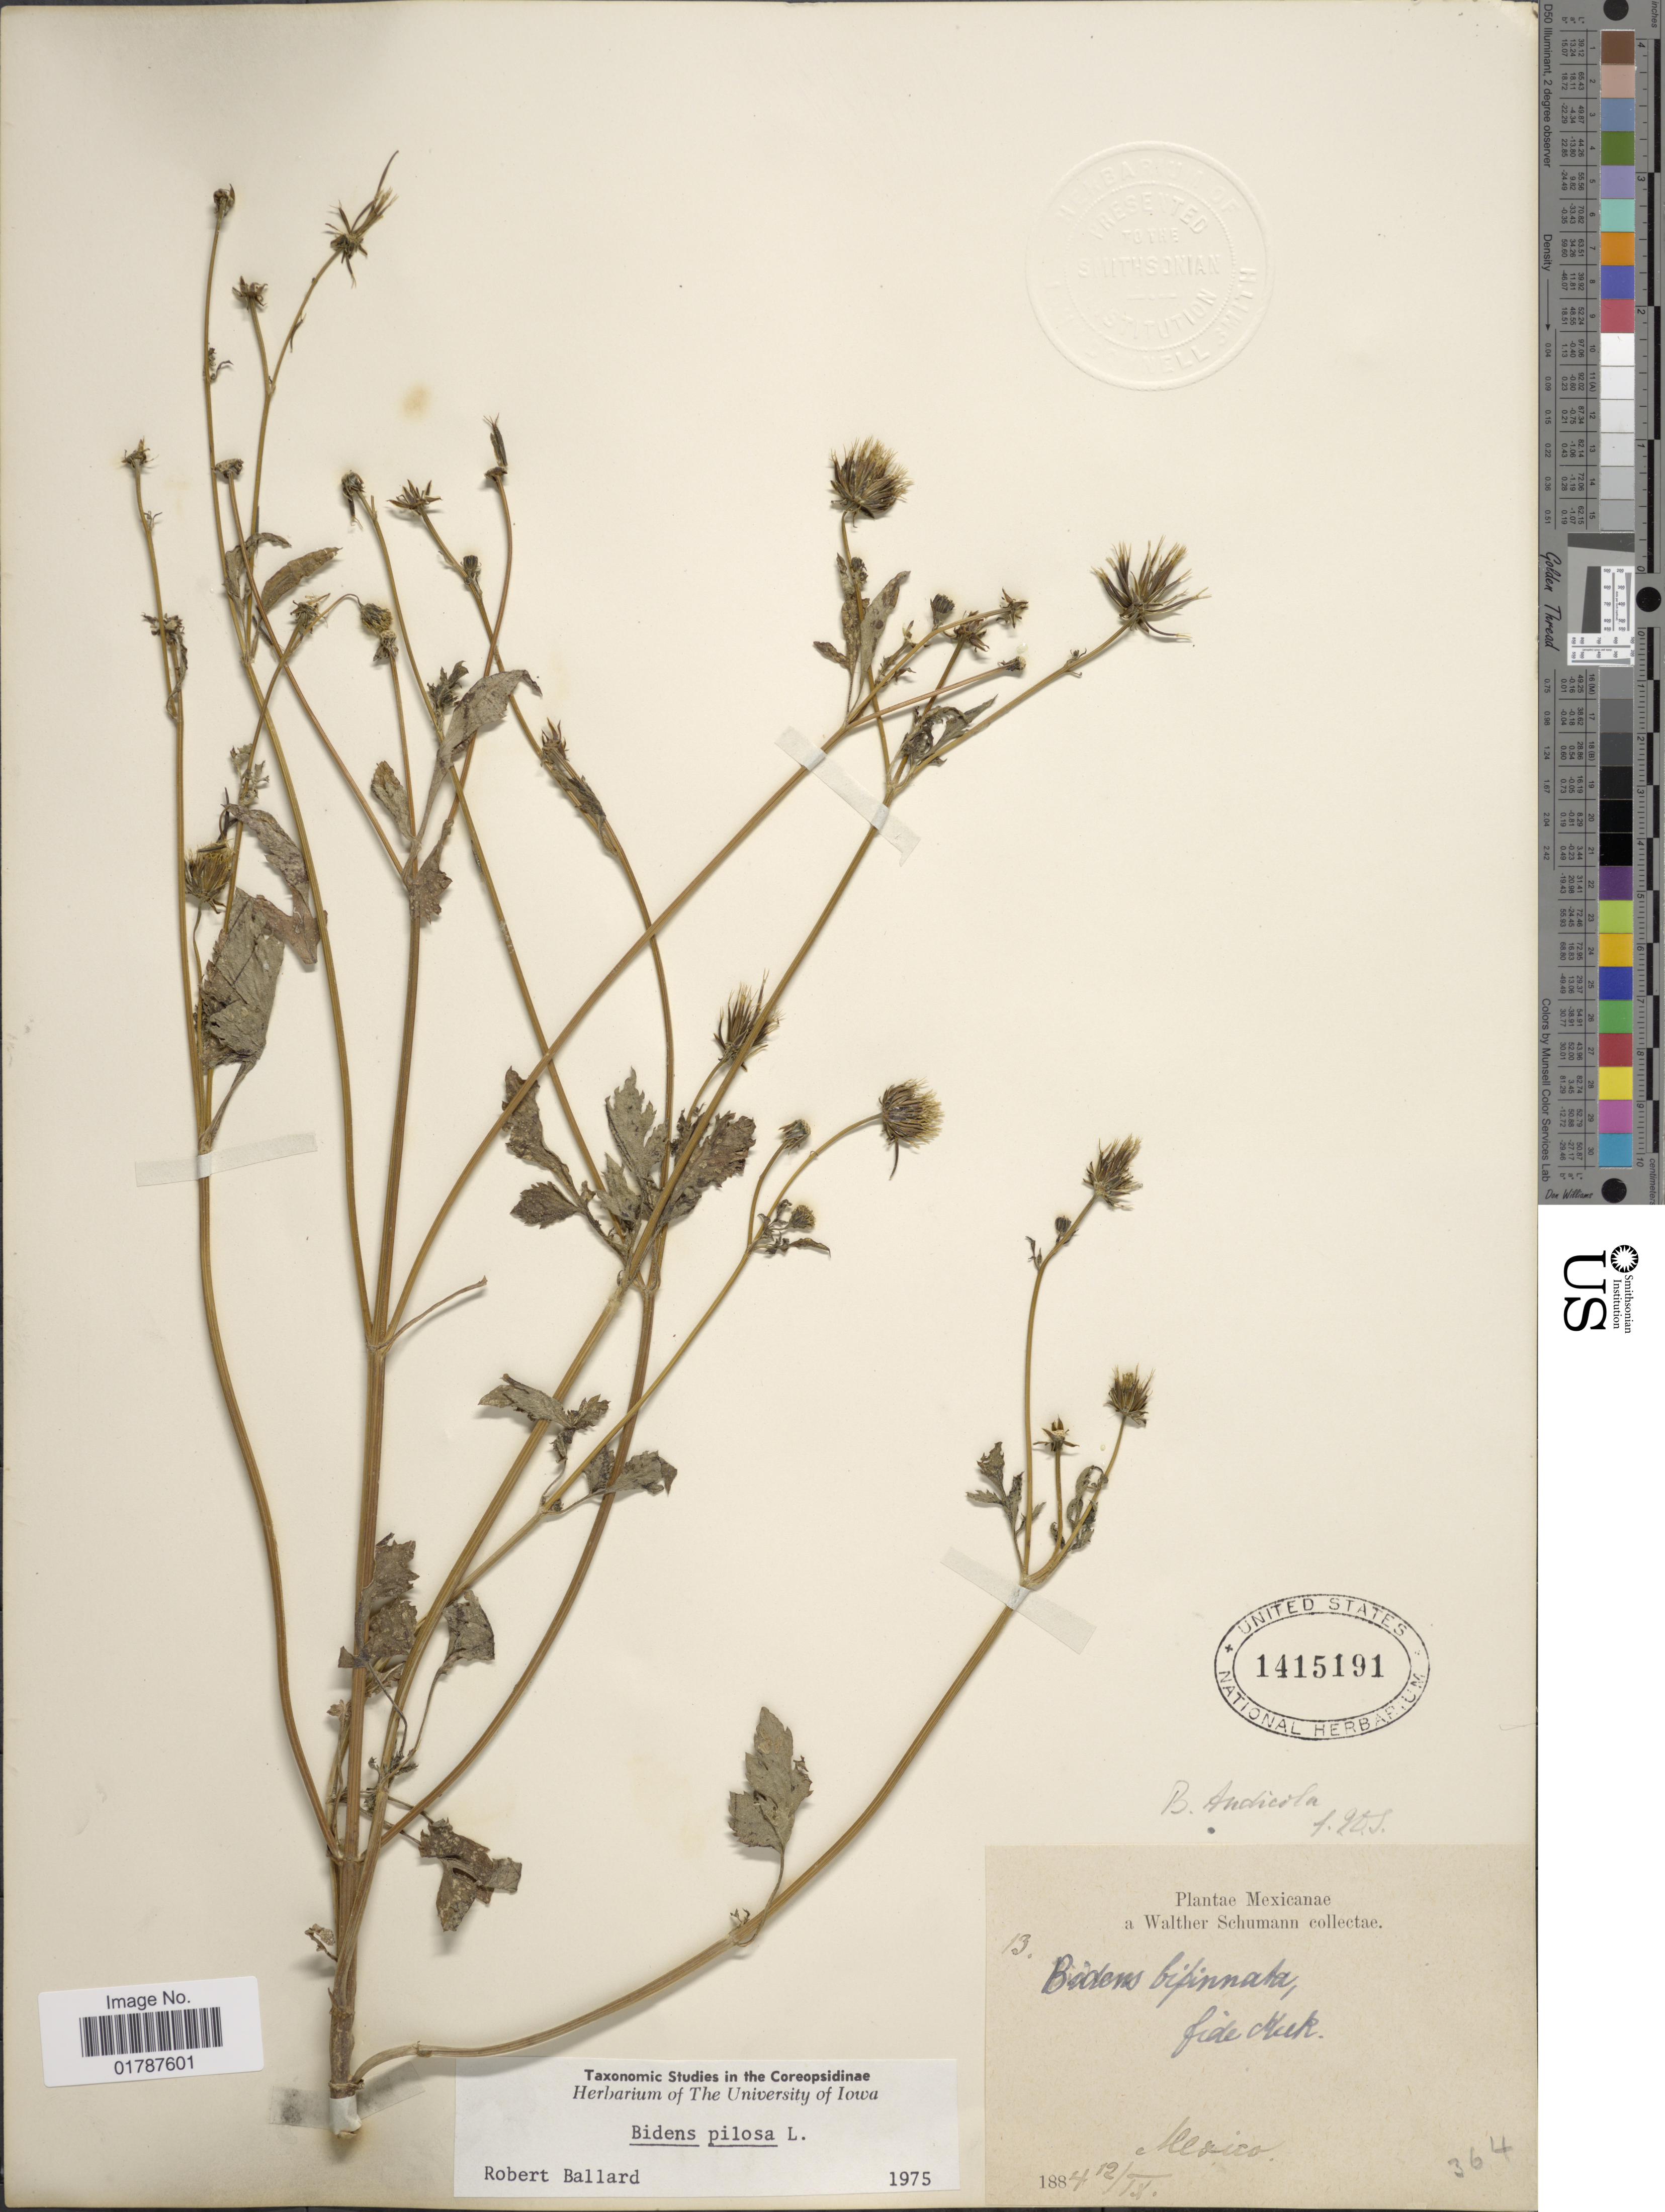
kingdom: Plantae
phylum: Tracheophyta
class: Magnoliopsida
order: Asterales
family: Asteraceae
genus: Bidens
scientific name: Bidens pilosa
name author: L.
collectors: W. Schumann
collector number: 13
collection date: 1884-09-12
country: Mexico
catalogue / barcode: US 1415191